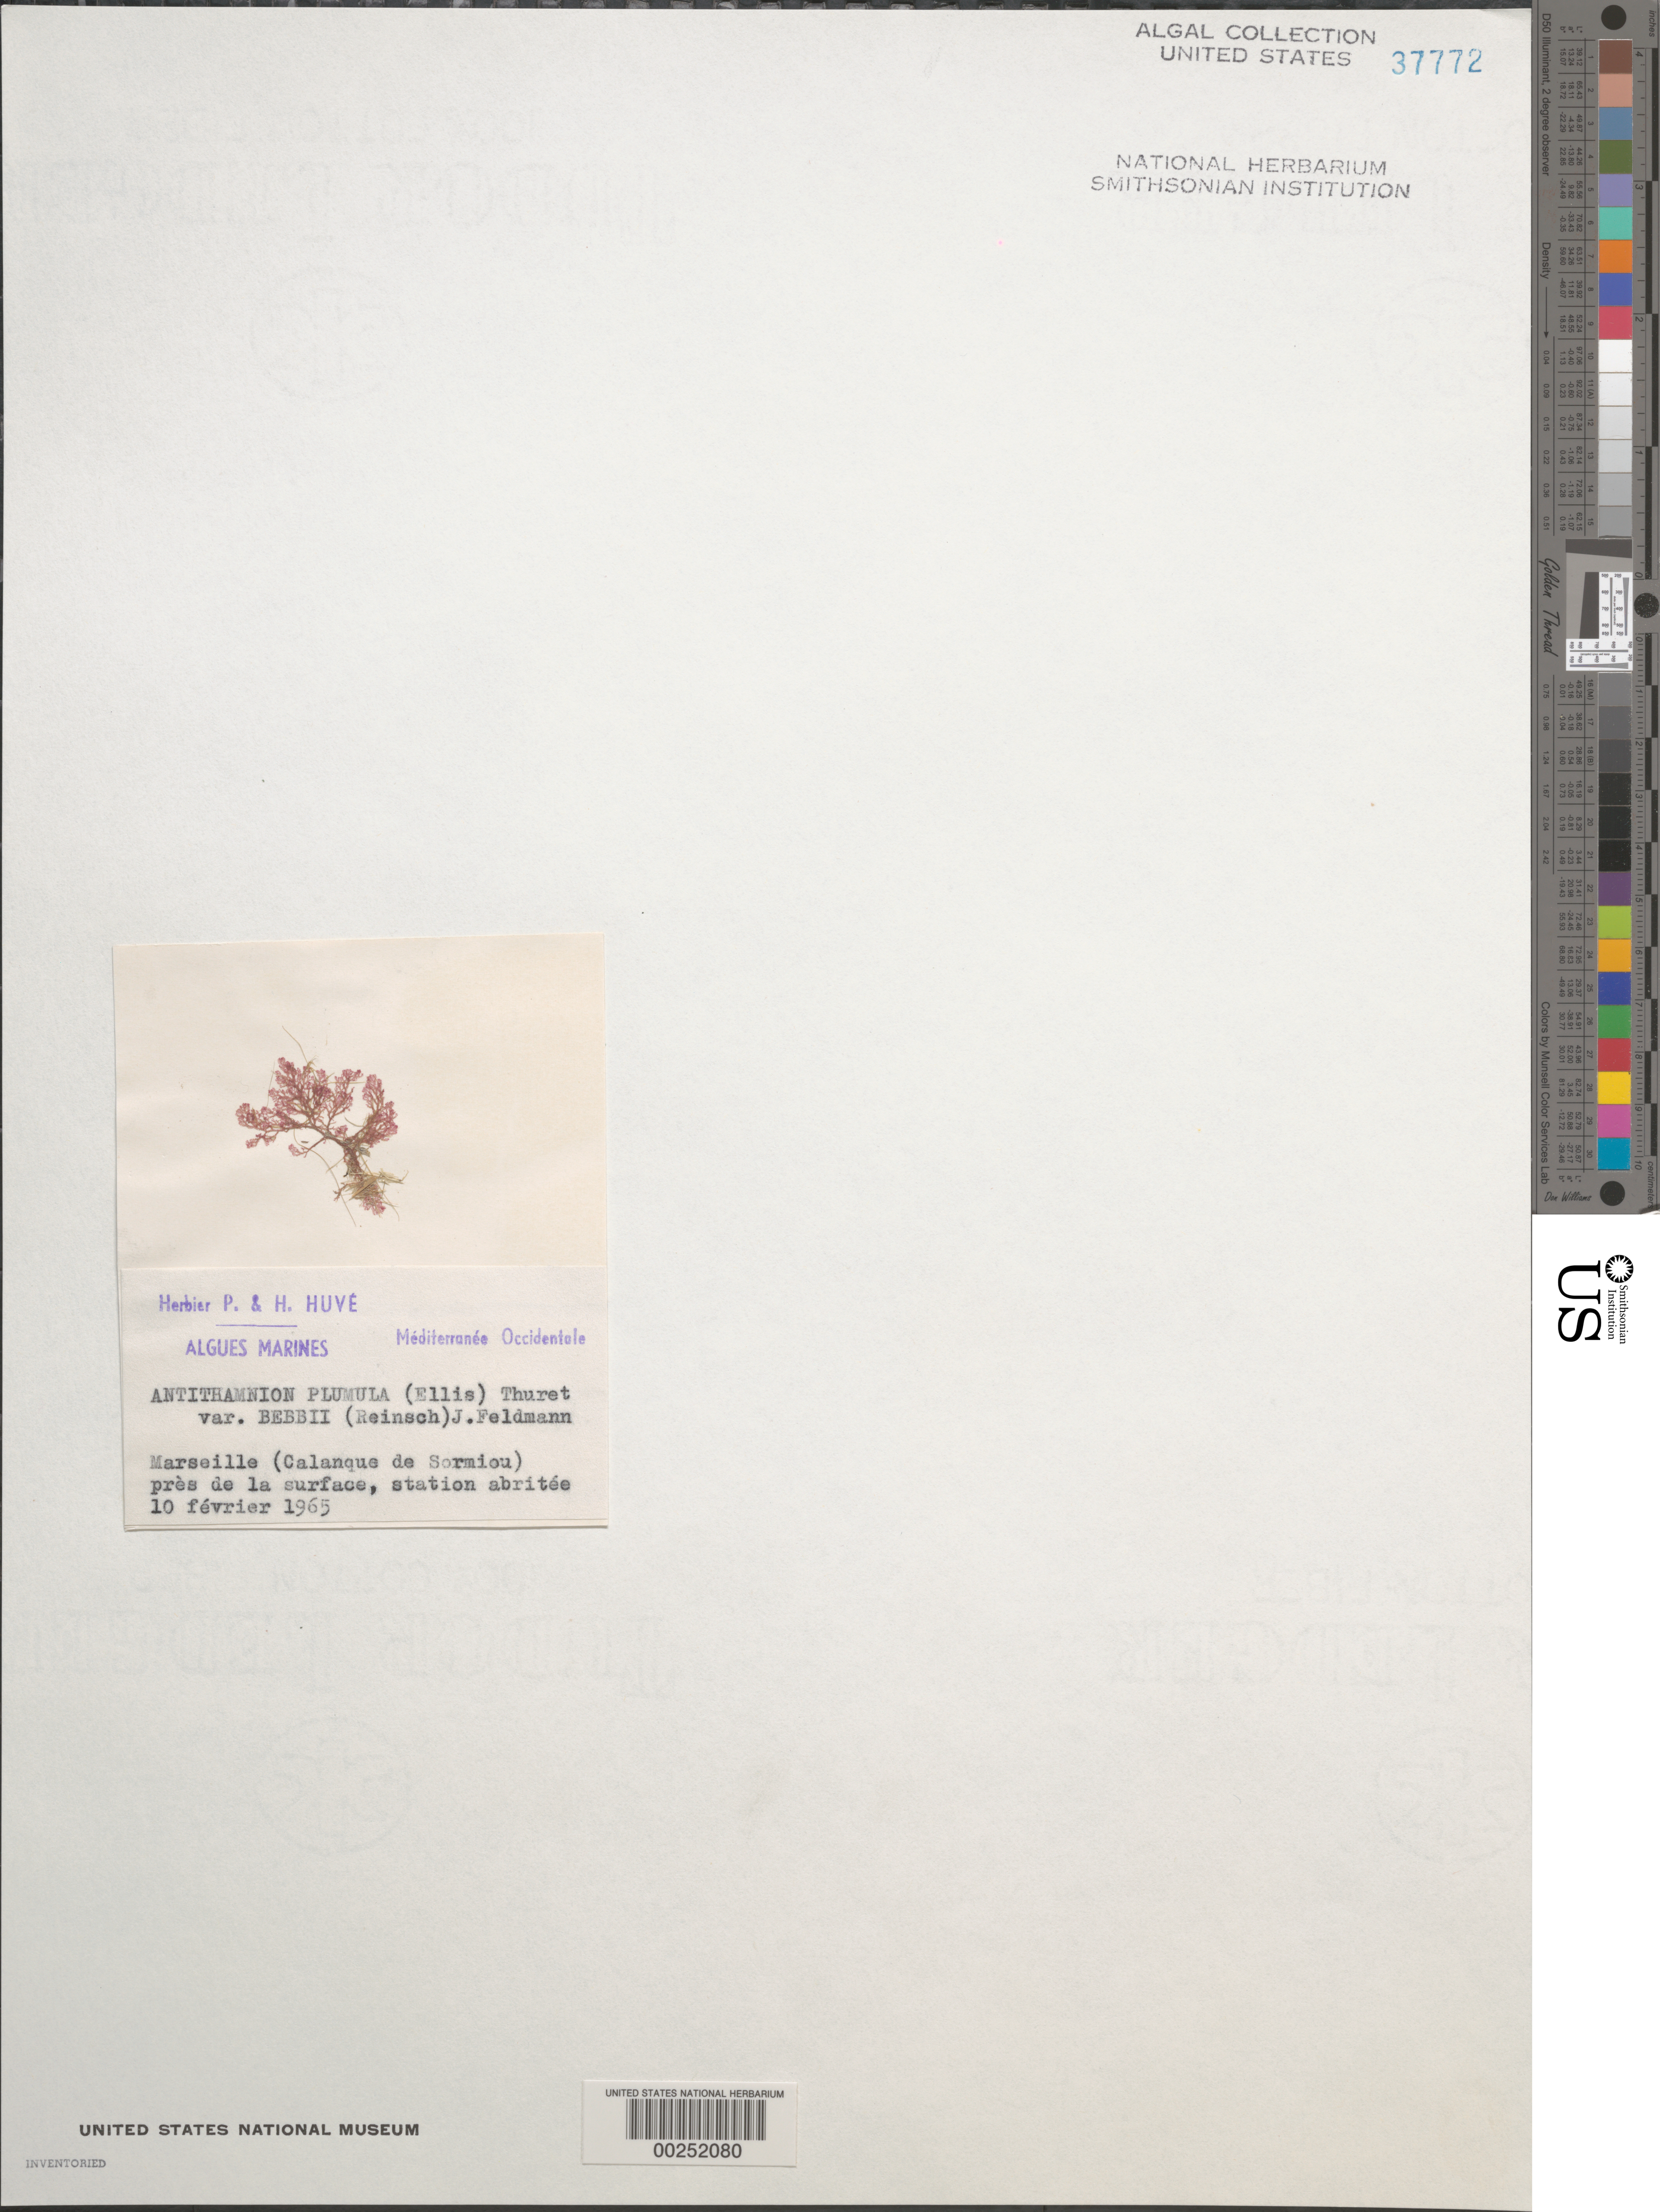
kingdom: Plantae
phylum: Rhodophyta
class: Florideophyceae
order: Ceramiales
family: Ceramiaceae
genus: Pterothamnion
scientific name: Pterothamnion plumula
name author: (J. Ellis) Näg.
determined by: Algae name updating Project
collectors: P. Huve & H. Huve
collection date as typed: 10 Feb 1965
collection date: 1965-02-10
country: France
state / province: Provence-Alpes-Côte d'Azur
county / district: Bouches-du-Rhône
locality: Marseille, Calanque de Sormiou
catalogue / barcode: US 37772